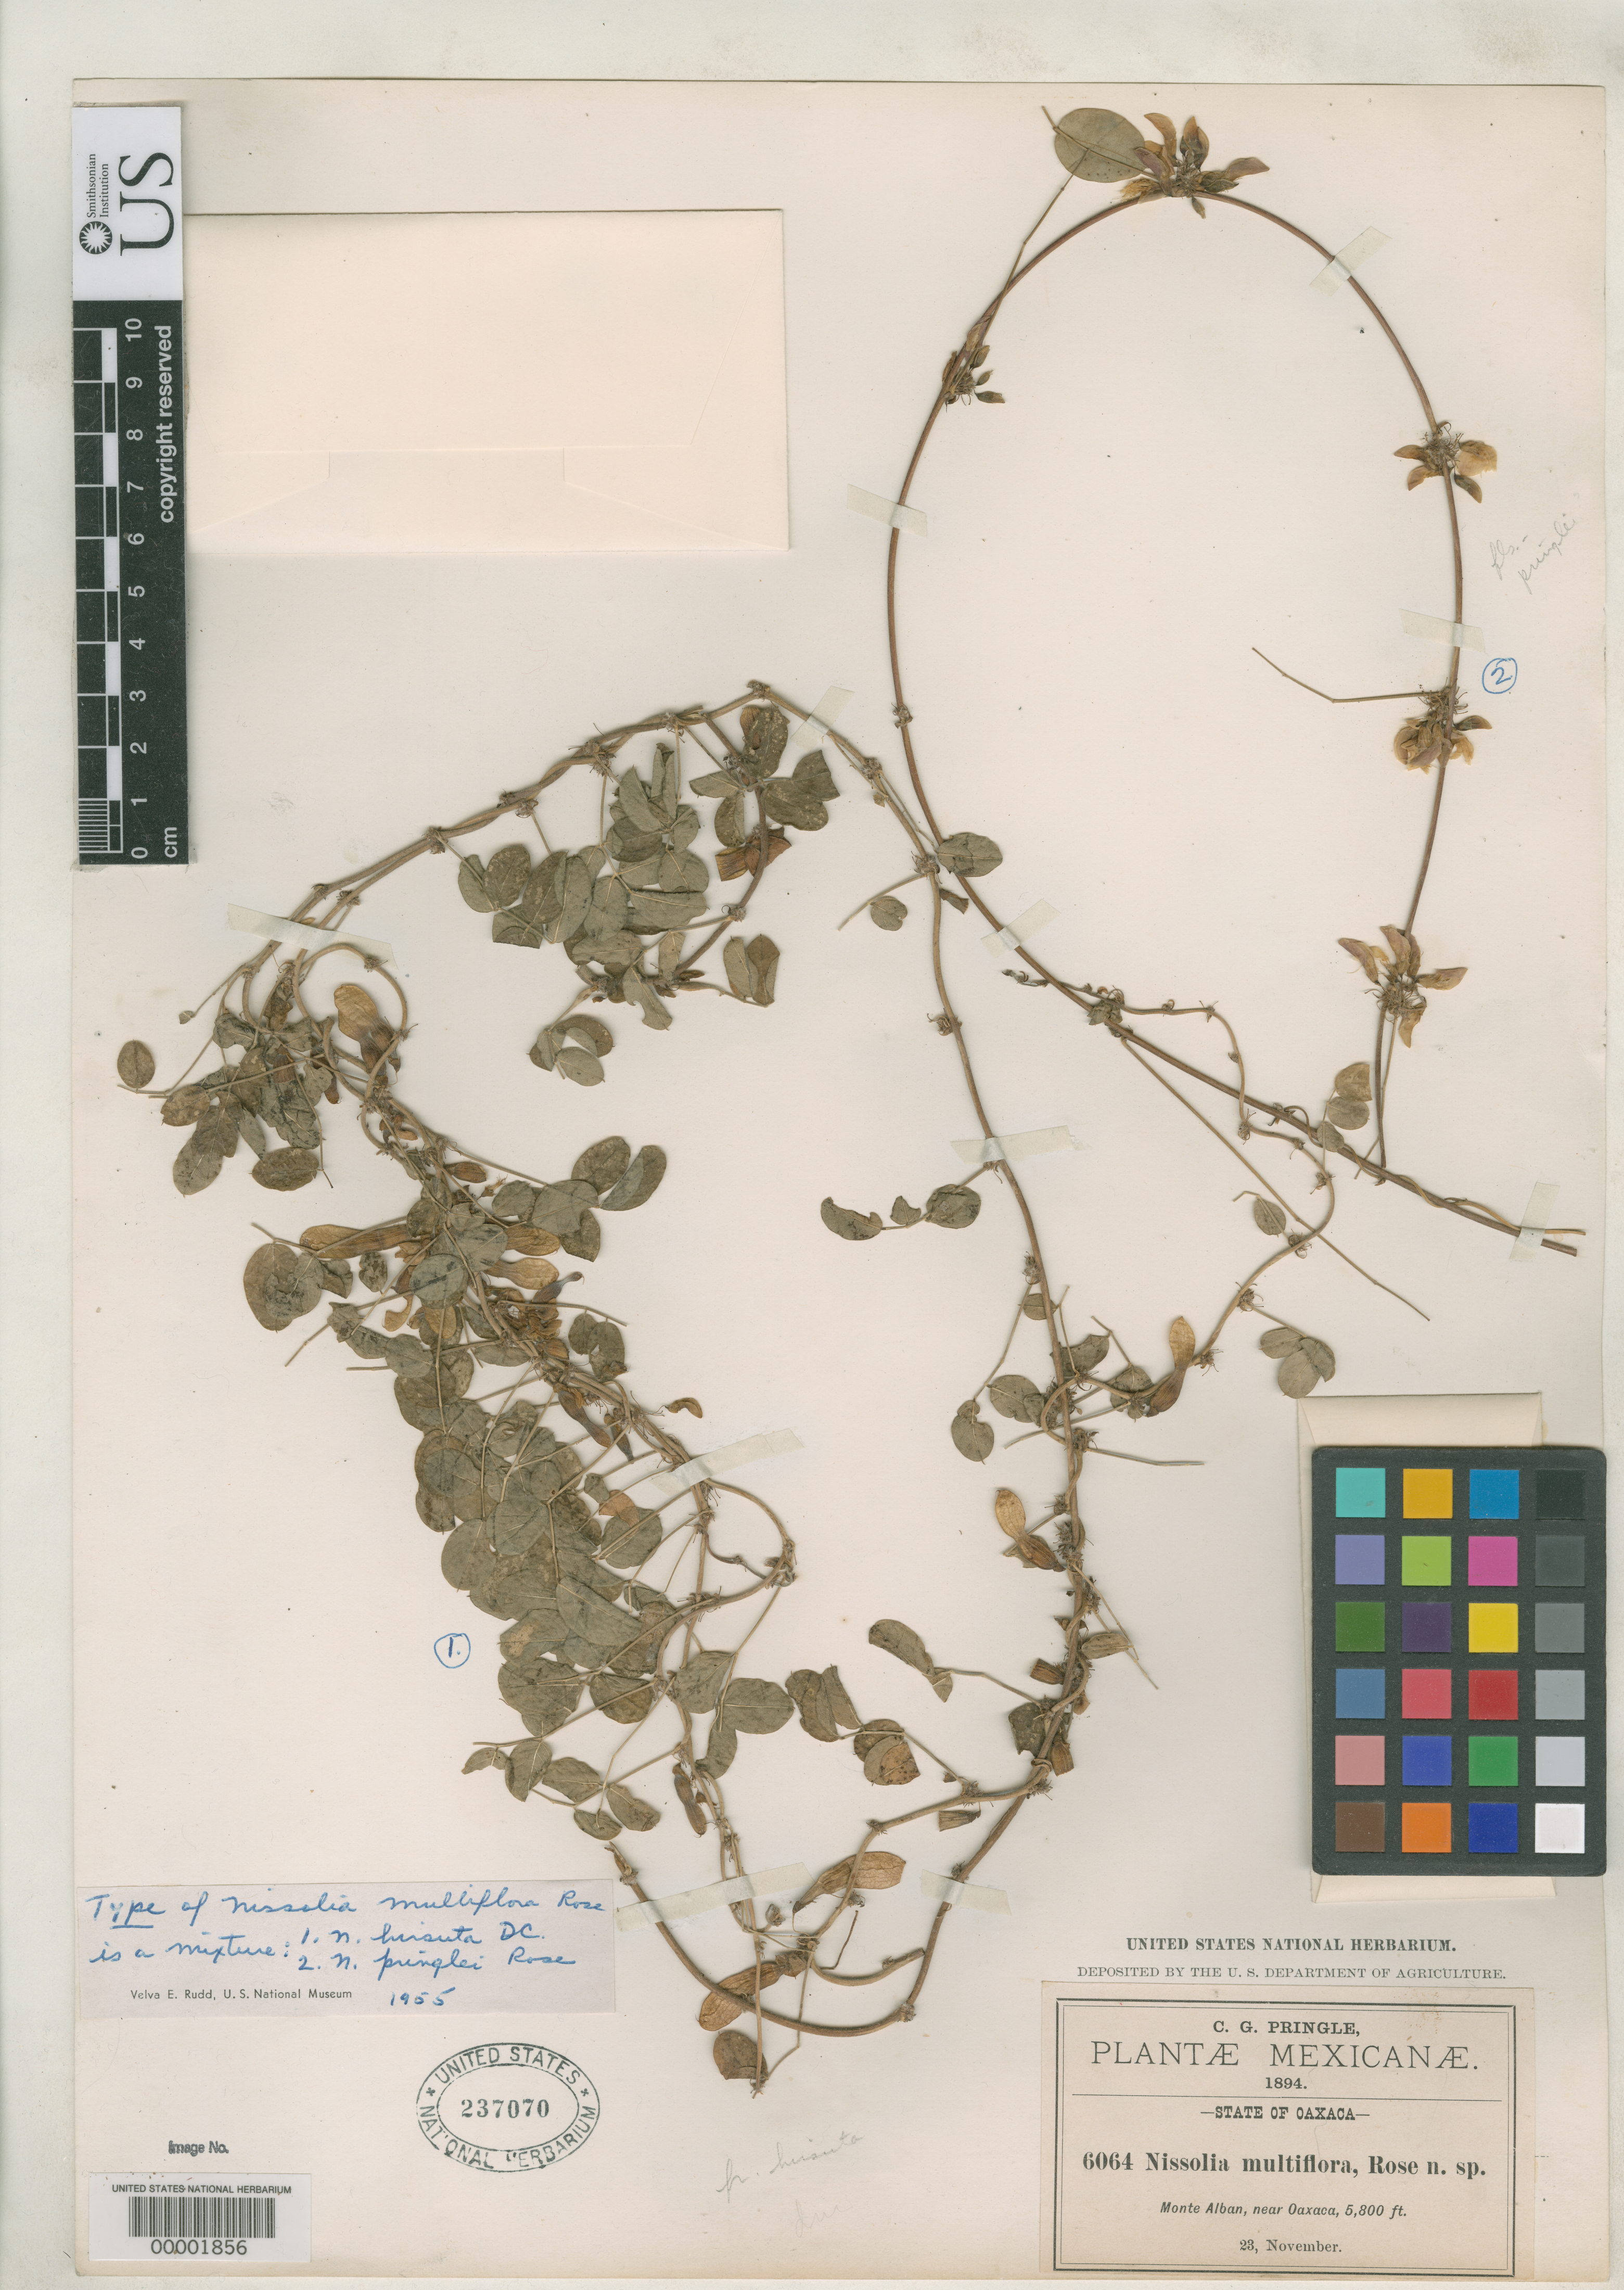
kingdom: Plantae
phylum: Tracheophyta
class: Magnoliopsida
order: Fabales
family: Fabaceae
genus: Nissolia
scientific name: Nissolia multiflora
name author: Rose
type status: Holotype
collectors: C. G. Pringle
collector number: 6064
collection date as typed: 23 Nov 1894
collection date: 1894-11-23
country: Mexico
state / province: Oaxaca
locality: Mt. Alban; alt. 5800 ft.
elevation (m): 1768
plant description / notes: According to an annotation by V.E. Rudd (1955) this is a mixed collection.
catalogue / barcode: US 237070